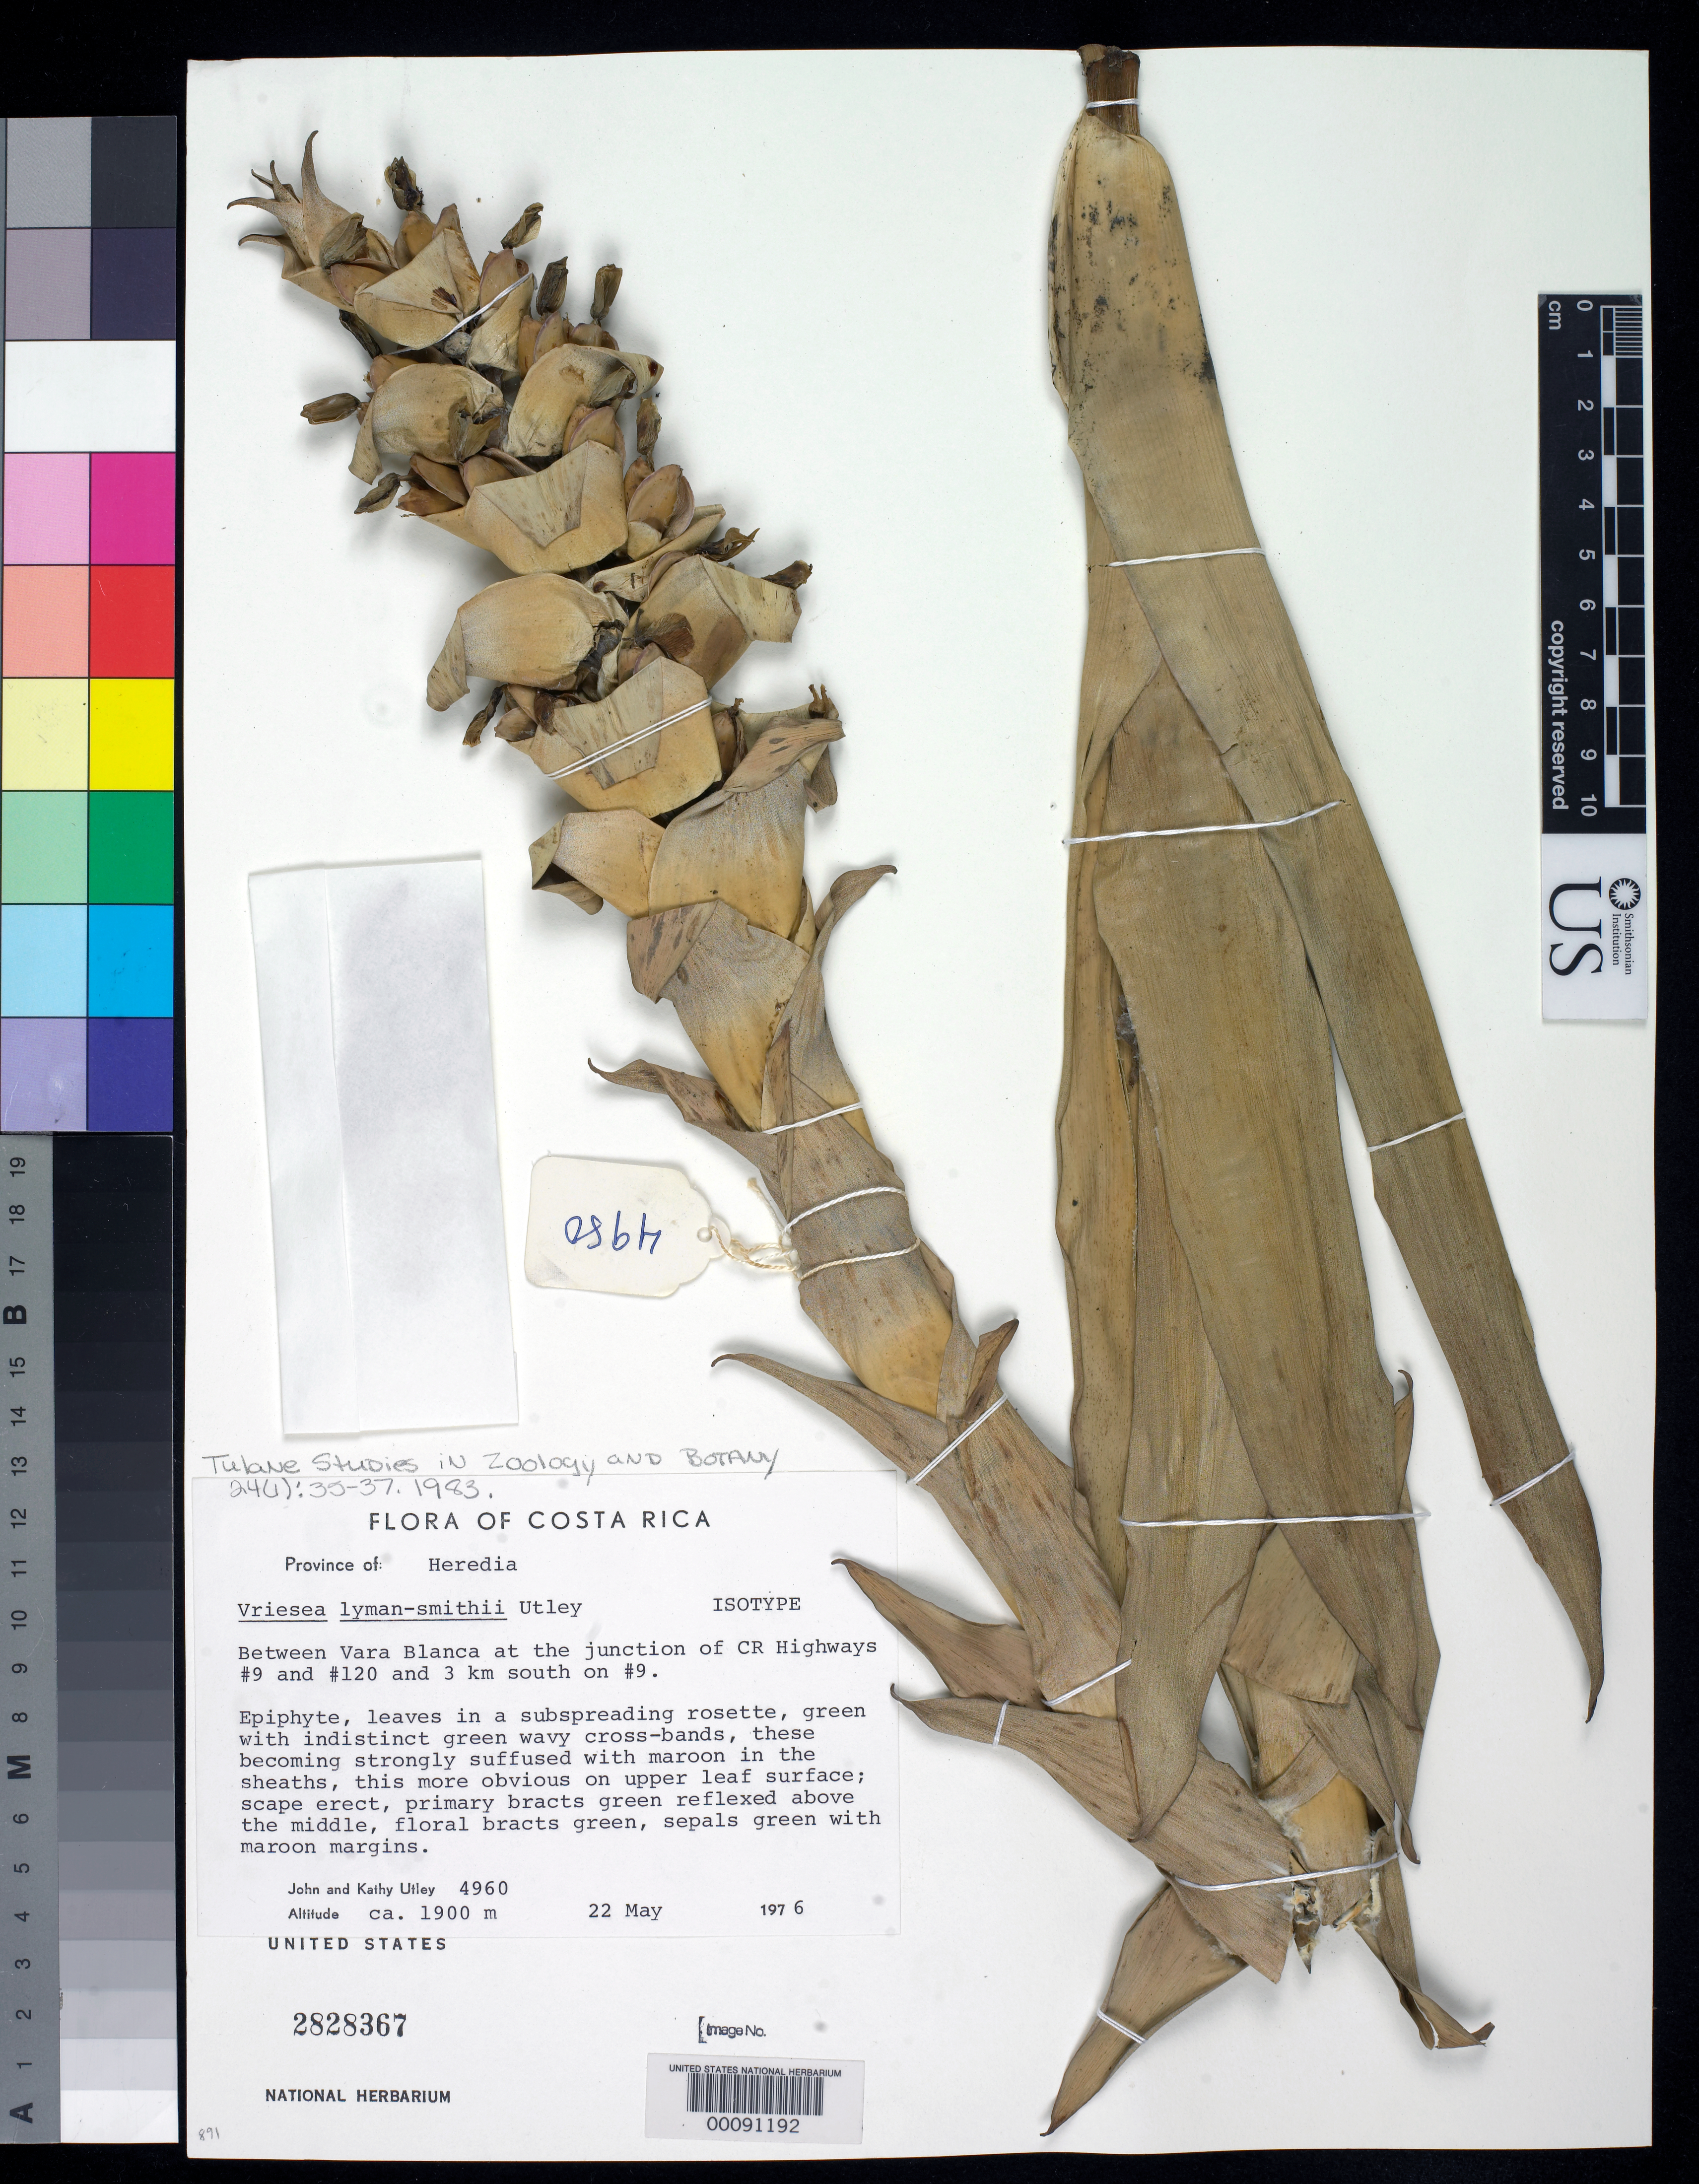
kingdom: Plantae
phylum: Tracheophyta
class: Liliopsida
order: Poales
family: Bromeliaceae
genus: Vriesea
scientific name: Vriesea lyman-smithii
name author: Utley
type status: Isotype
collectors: J. F. Utley & K. M. Burt-Utley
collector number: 4960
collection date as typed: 22 May 1976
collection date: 1976-05-22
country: Costa Rica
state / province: Heredia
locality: Between Vara Blanca at the junction of CR Highways #9 and #120 and 3 km south on #9.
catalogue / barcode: US 2828367